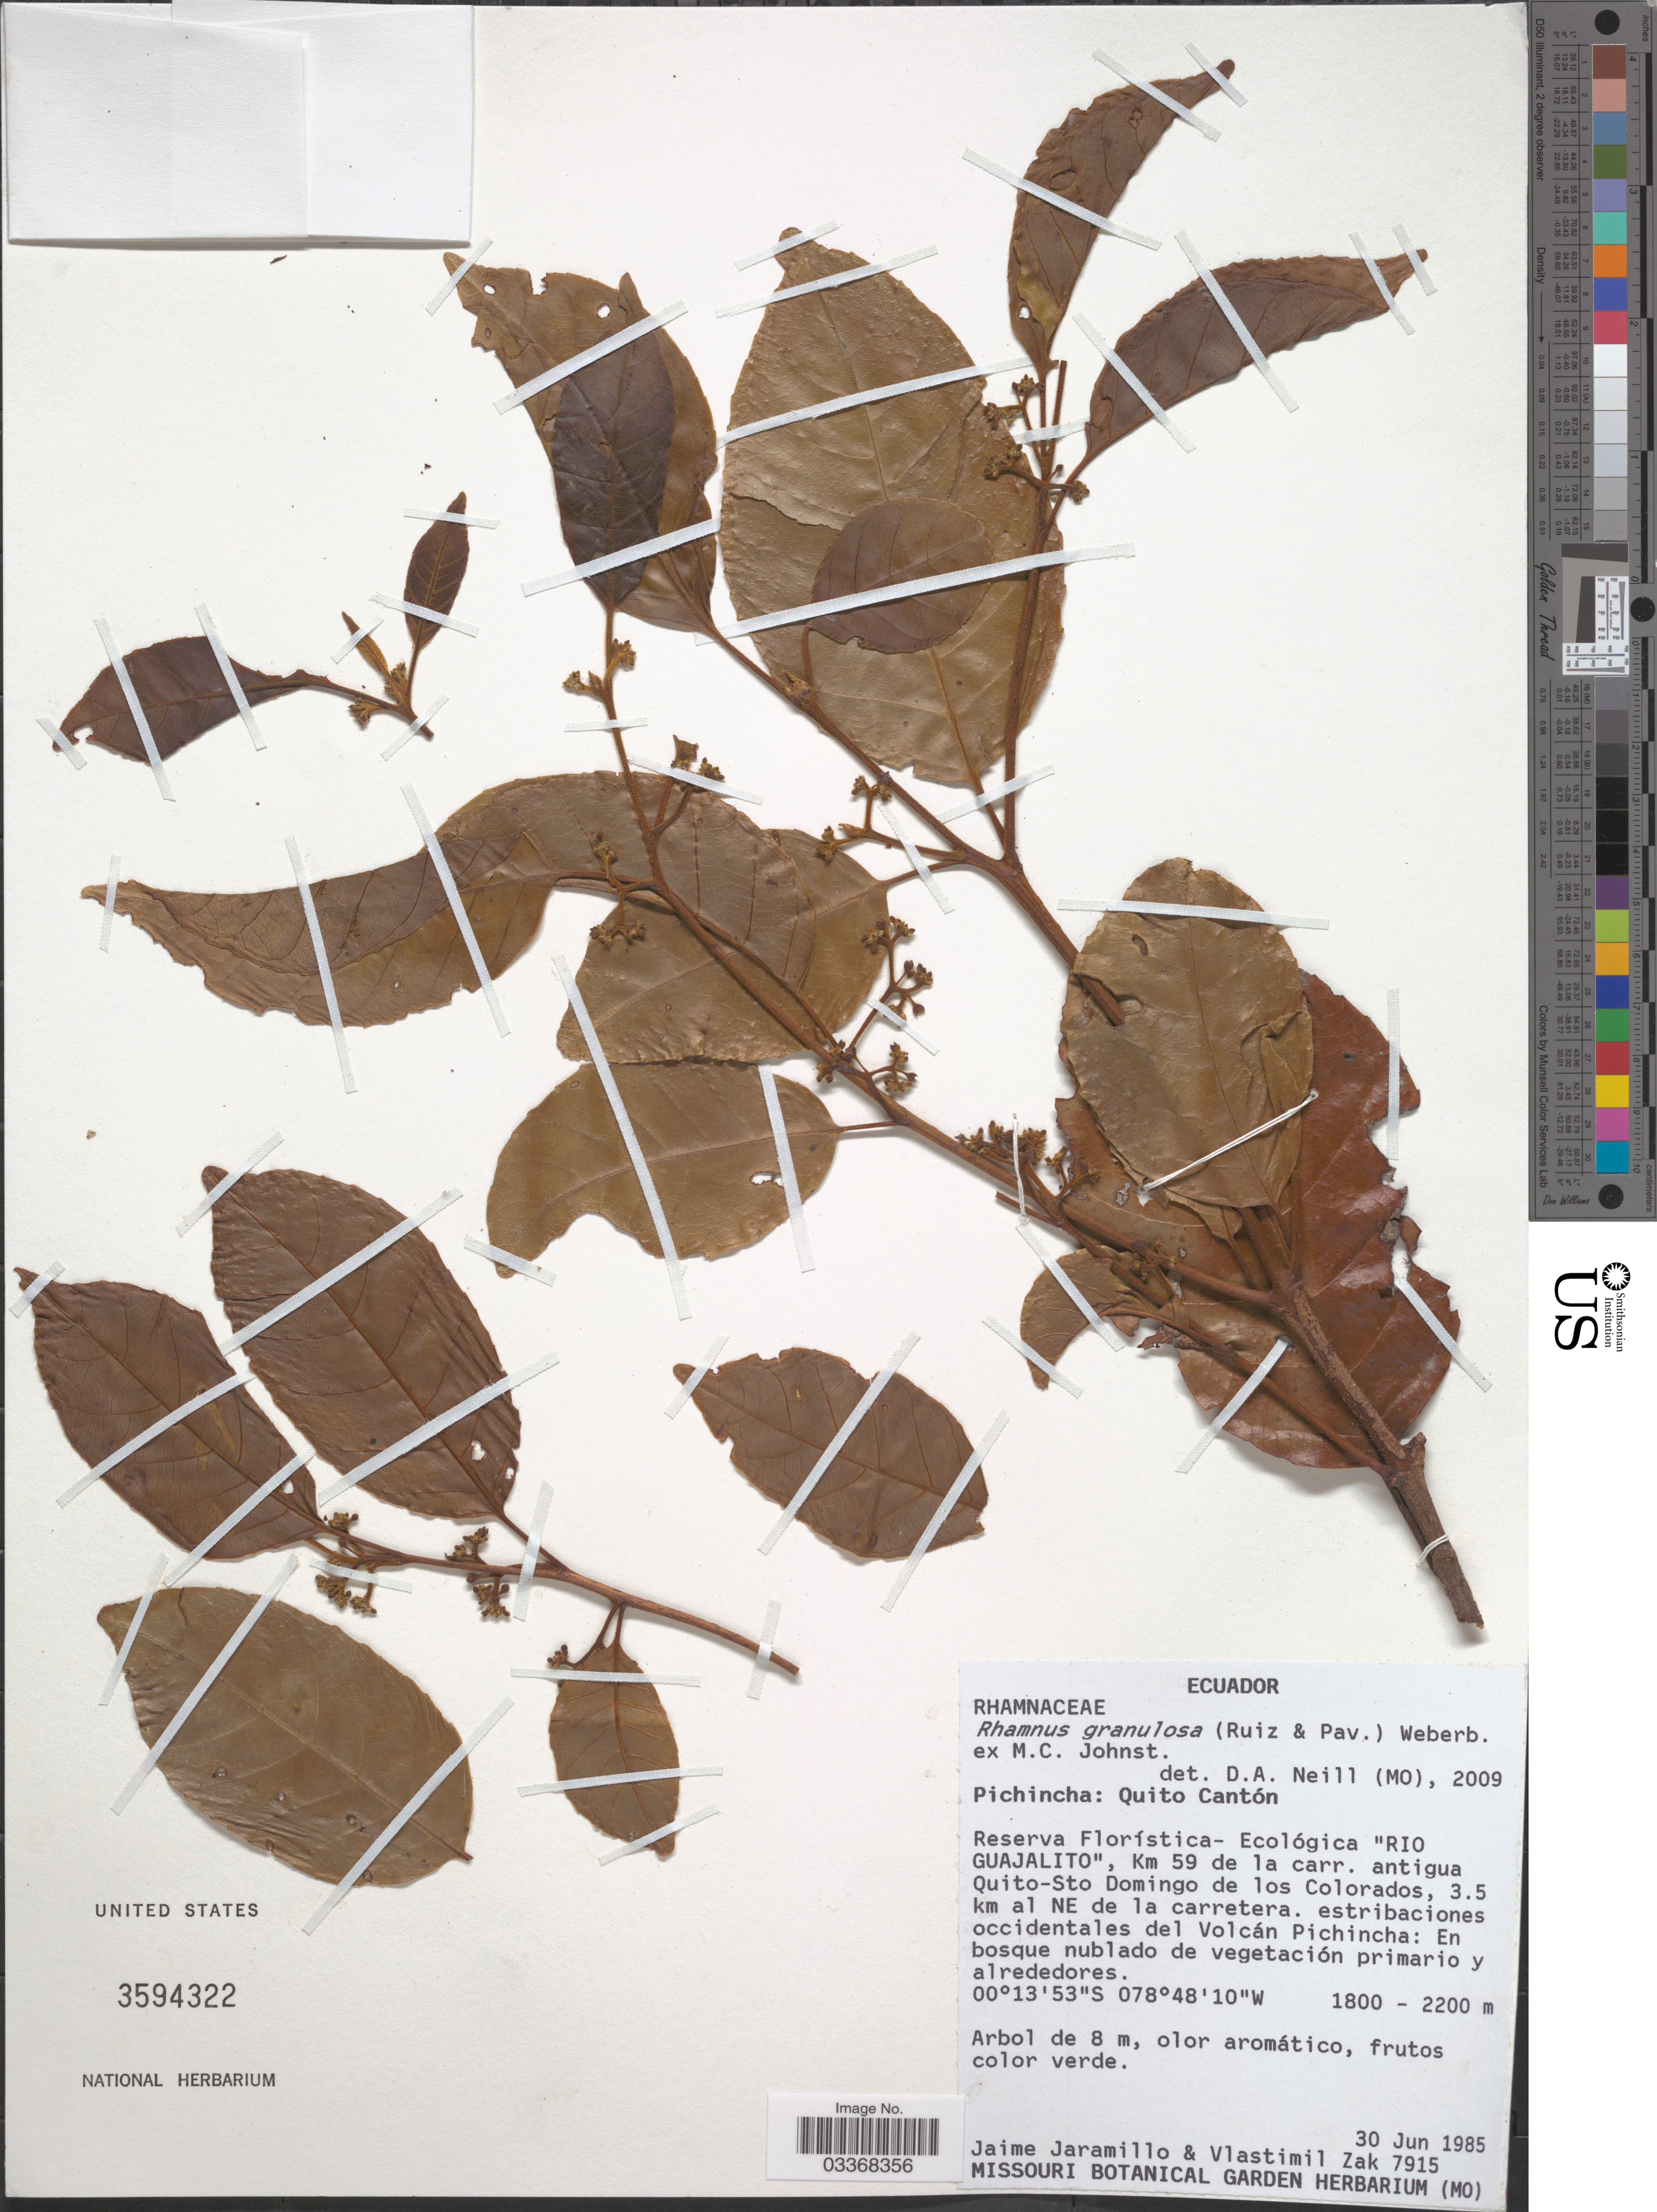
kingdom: Plantae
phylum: Tracheophyta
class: Magnoliopsida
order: Rosales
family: Rhamnaceae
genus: Frangula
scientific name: Frangula granulosa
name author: (Ruiz & Pav.) Grubov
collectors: J. Jaramillo & V. Zak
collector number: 7915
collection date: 1985-06-30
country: Ecuador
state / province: Pichincha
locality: Quito Cantón. Reserva Florística- Ecológica "Rio Guajalito", Km 59 de la carr. antigua Quito-Sto Domingo de los Colorados, 3.5 km al NE de la carretera. Estribaciones occidentales del Volcán Pichincha.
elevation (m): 1800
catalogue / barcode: US 3594322